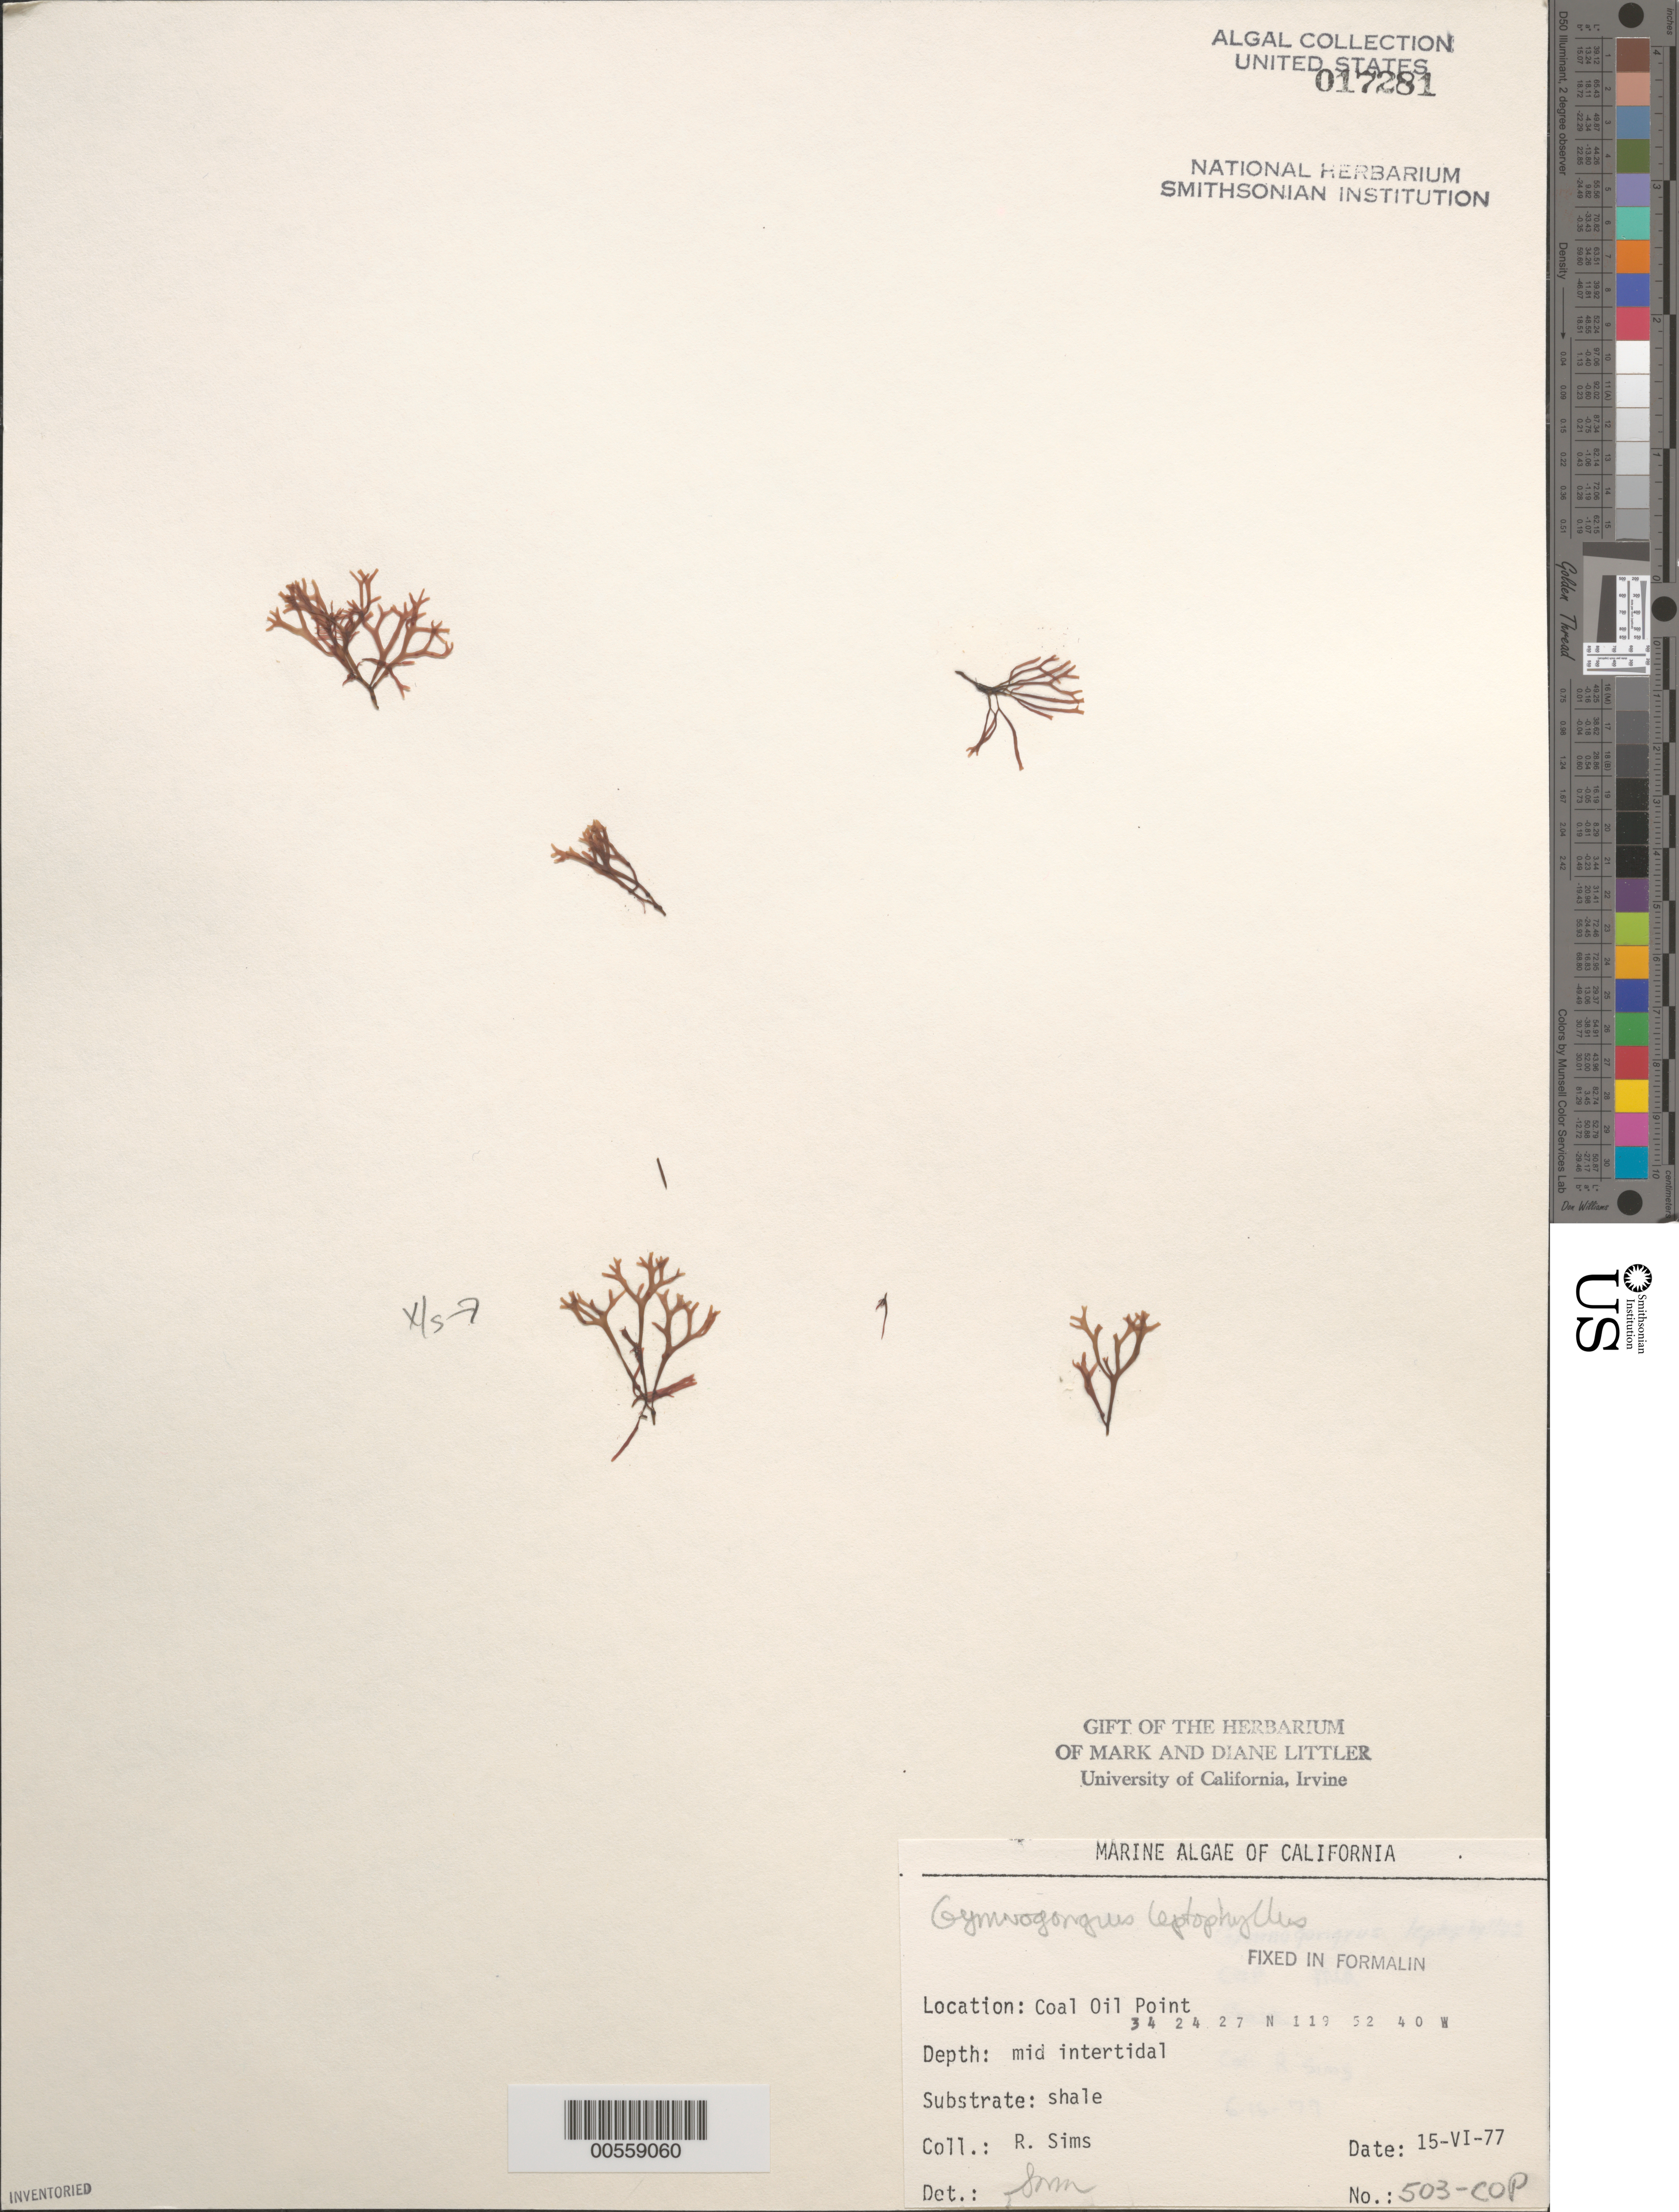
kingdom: Plantae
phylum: Rhodophyta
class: Florideophyceae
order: Gigartinales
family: Phyllophoraceae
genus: Besa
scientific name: Besa leptophylla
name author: (J. Agardh) M.S.Calderon & K.A. Miller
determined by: Algae name updating Project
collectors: R. H. Sims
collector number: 503-cop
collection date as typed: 15 Jun 1977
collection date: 1977-06-15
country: United States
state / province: California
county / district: Santa Barbara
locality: Coal Oil Point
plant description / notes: BLM-SOCALBIGHT Rocky Intertidal Survey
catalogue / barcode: US 17281